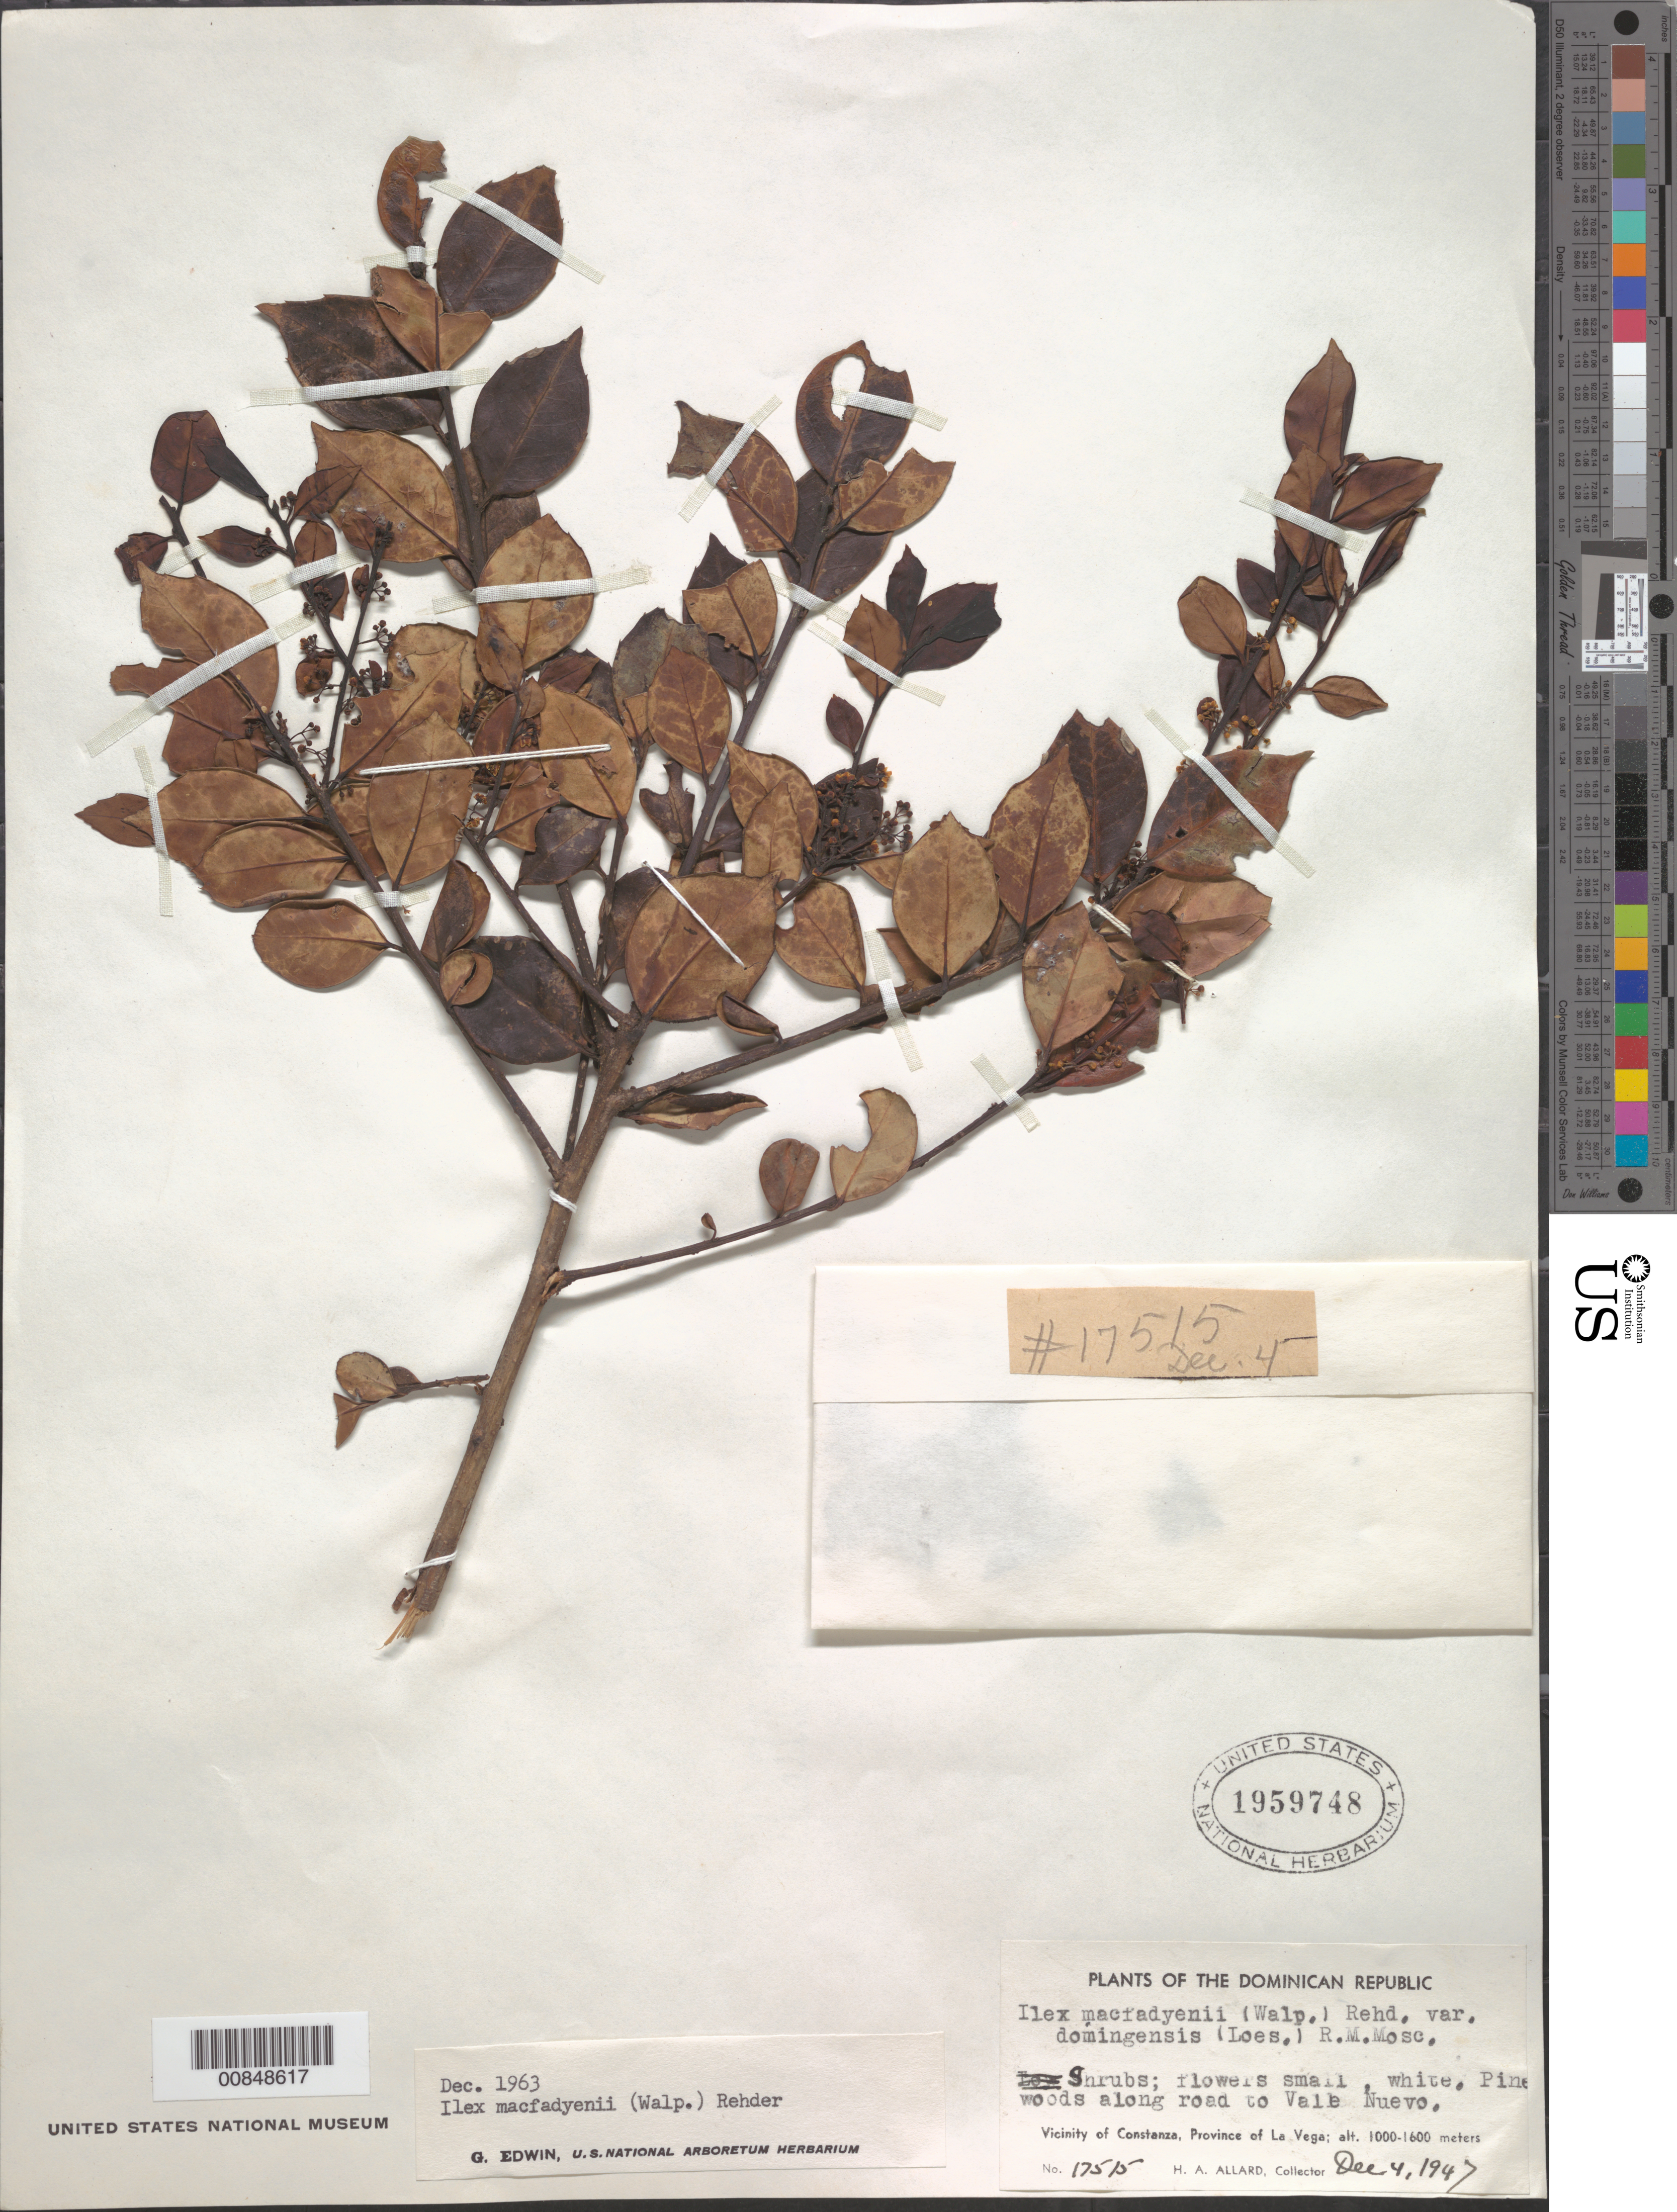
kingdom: Plantae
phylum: Tracheophyta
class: Magnoliopsida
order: Aquifoliales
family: Aquifoliaceae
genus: Ilex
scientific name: Ilex macfadyenii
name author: Rehder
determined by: Edwin, G.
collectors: H. A. Allard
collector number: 17515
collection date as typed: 04 Dec 1947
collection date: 1947-12-04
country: Dominican Republic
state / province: La Vega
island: Hispaniola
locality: Vicinity of Constanza, along road to Valle Nuevo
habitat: Pine woods along road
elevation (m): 1000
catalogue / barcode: US 1959748